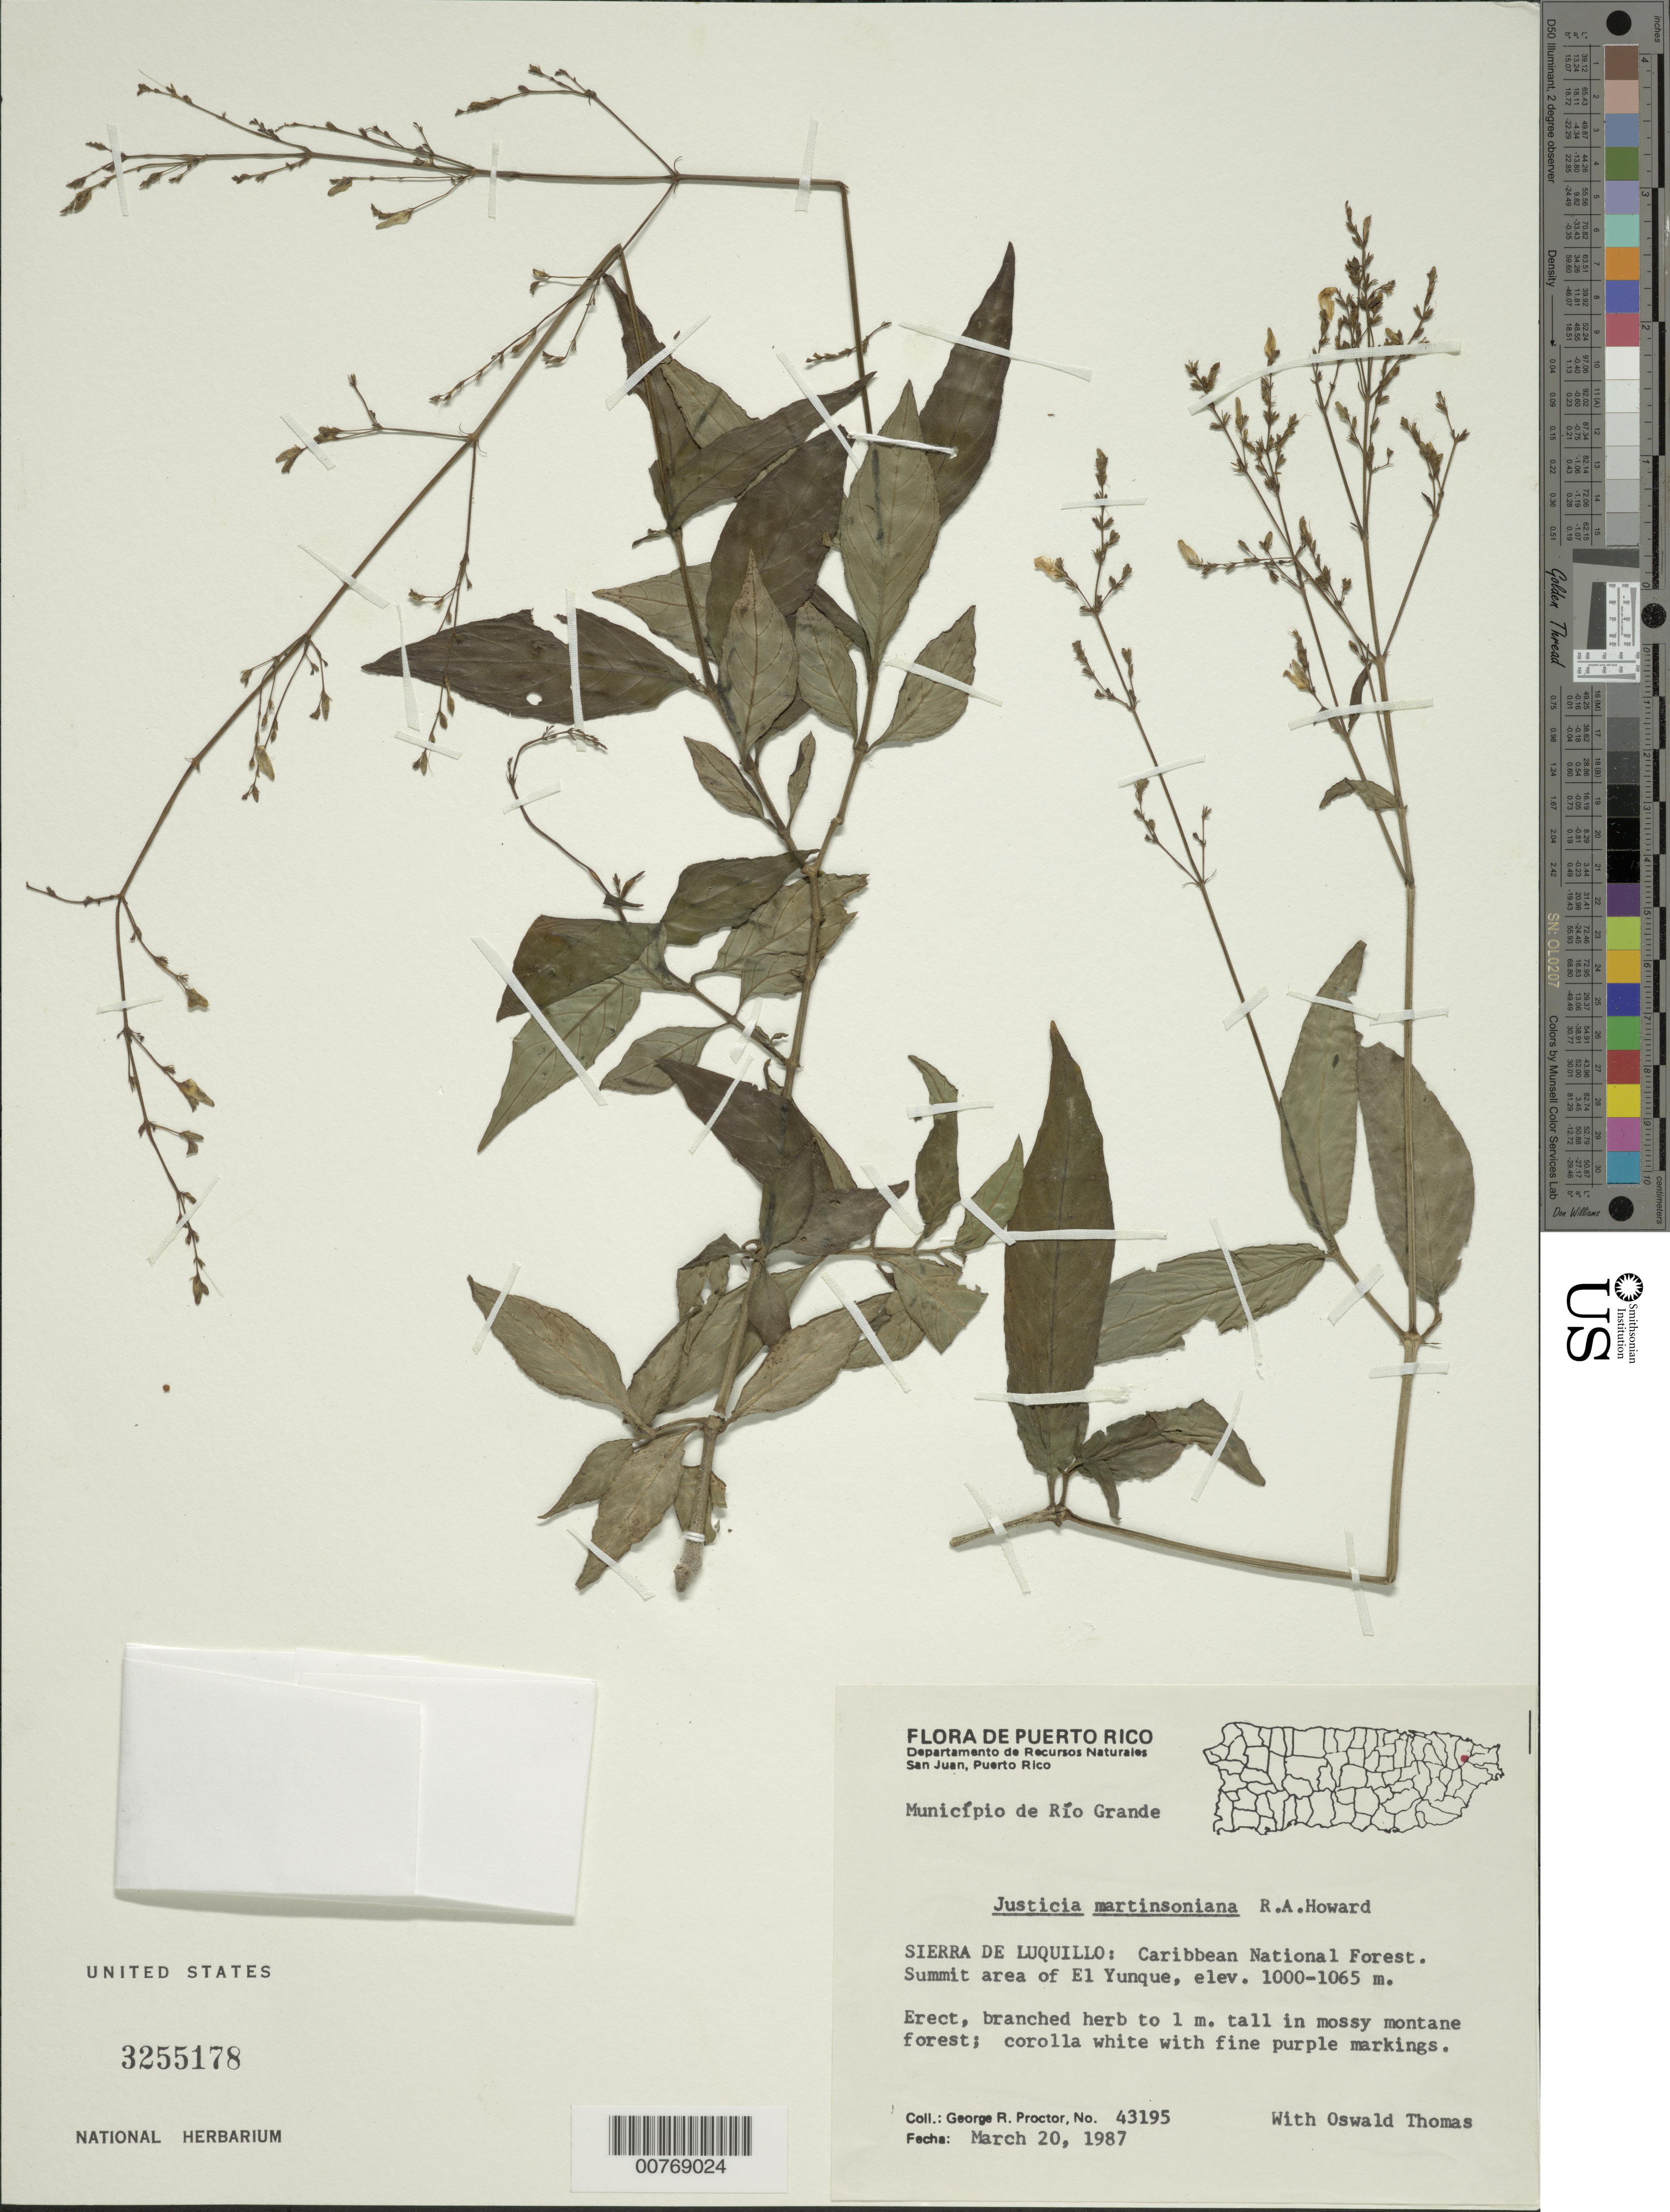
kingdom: Plantae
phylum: Tracheophyta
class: Magnoliopsida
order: Lamiales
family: Acanthaceae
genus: Justicia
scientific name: Justicia martinsoniana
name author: R.A. Howard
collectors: G. R. Proctor & O. Thomas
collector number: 43195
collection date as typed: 20 Mar 1987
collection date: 1987-03-20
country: Puerto Rico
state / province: Luquillo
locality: Sierra de Luquillo: Caribbean National Forest. Summit area of El Yunque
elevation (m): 1000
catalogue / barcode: US 3255178